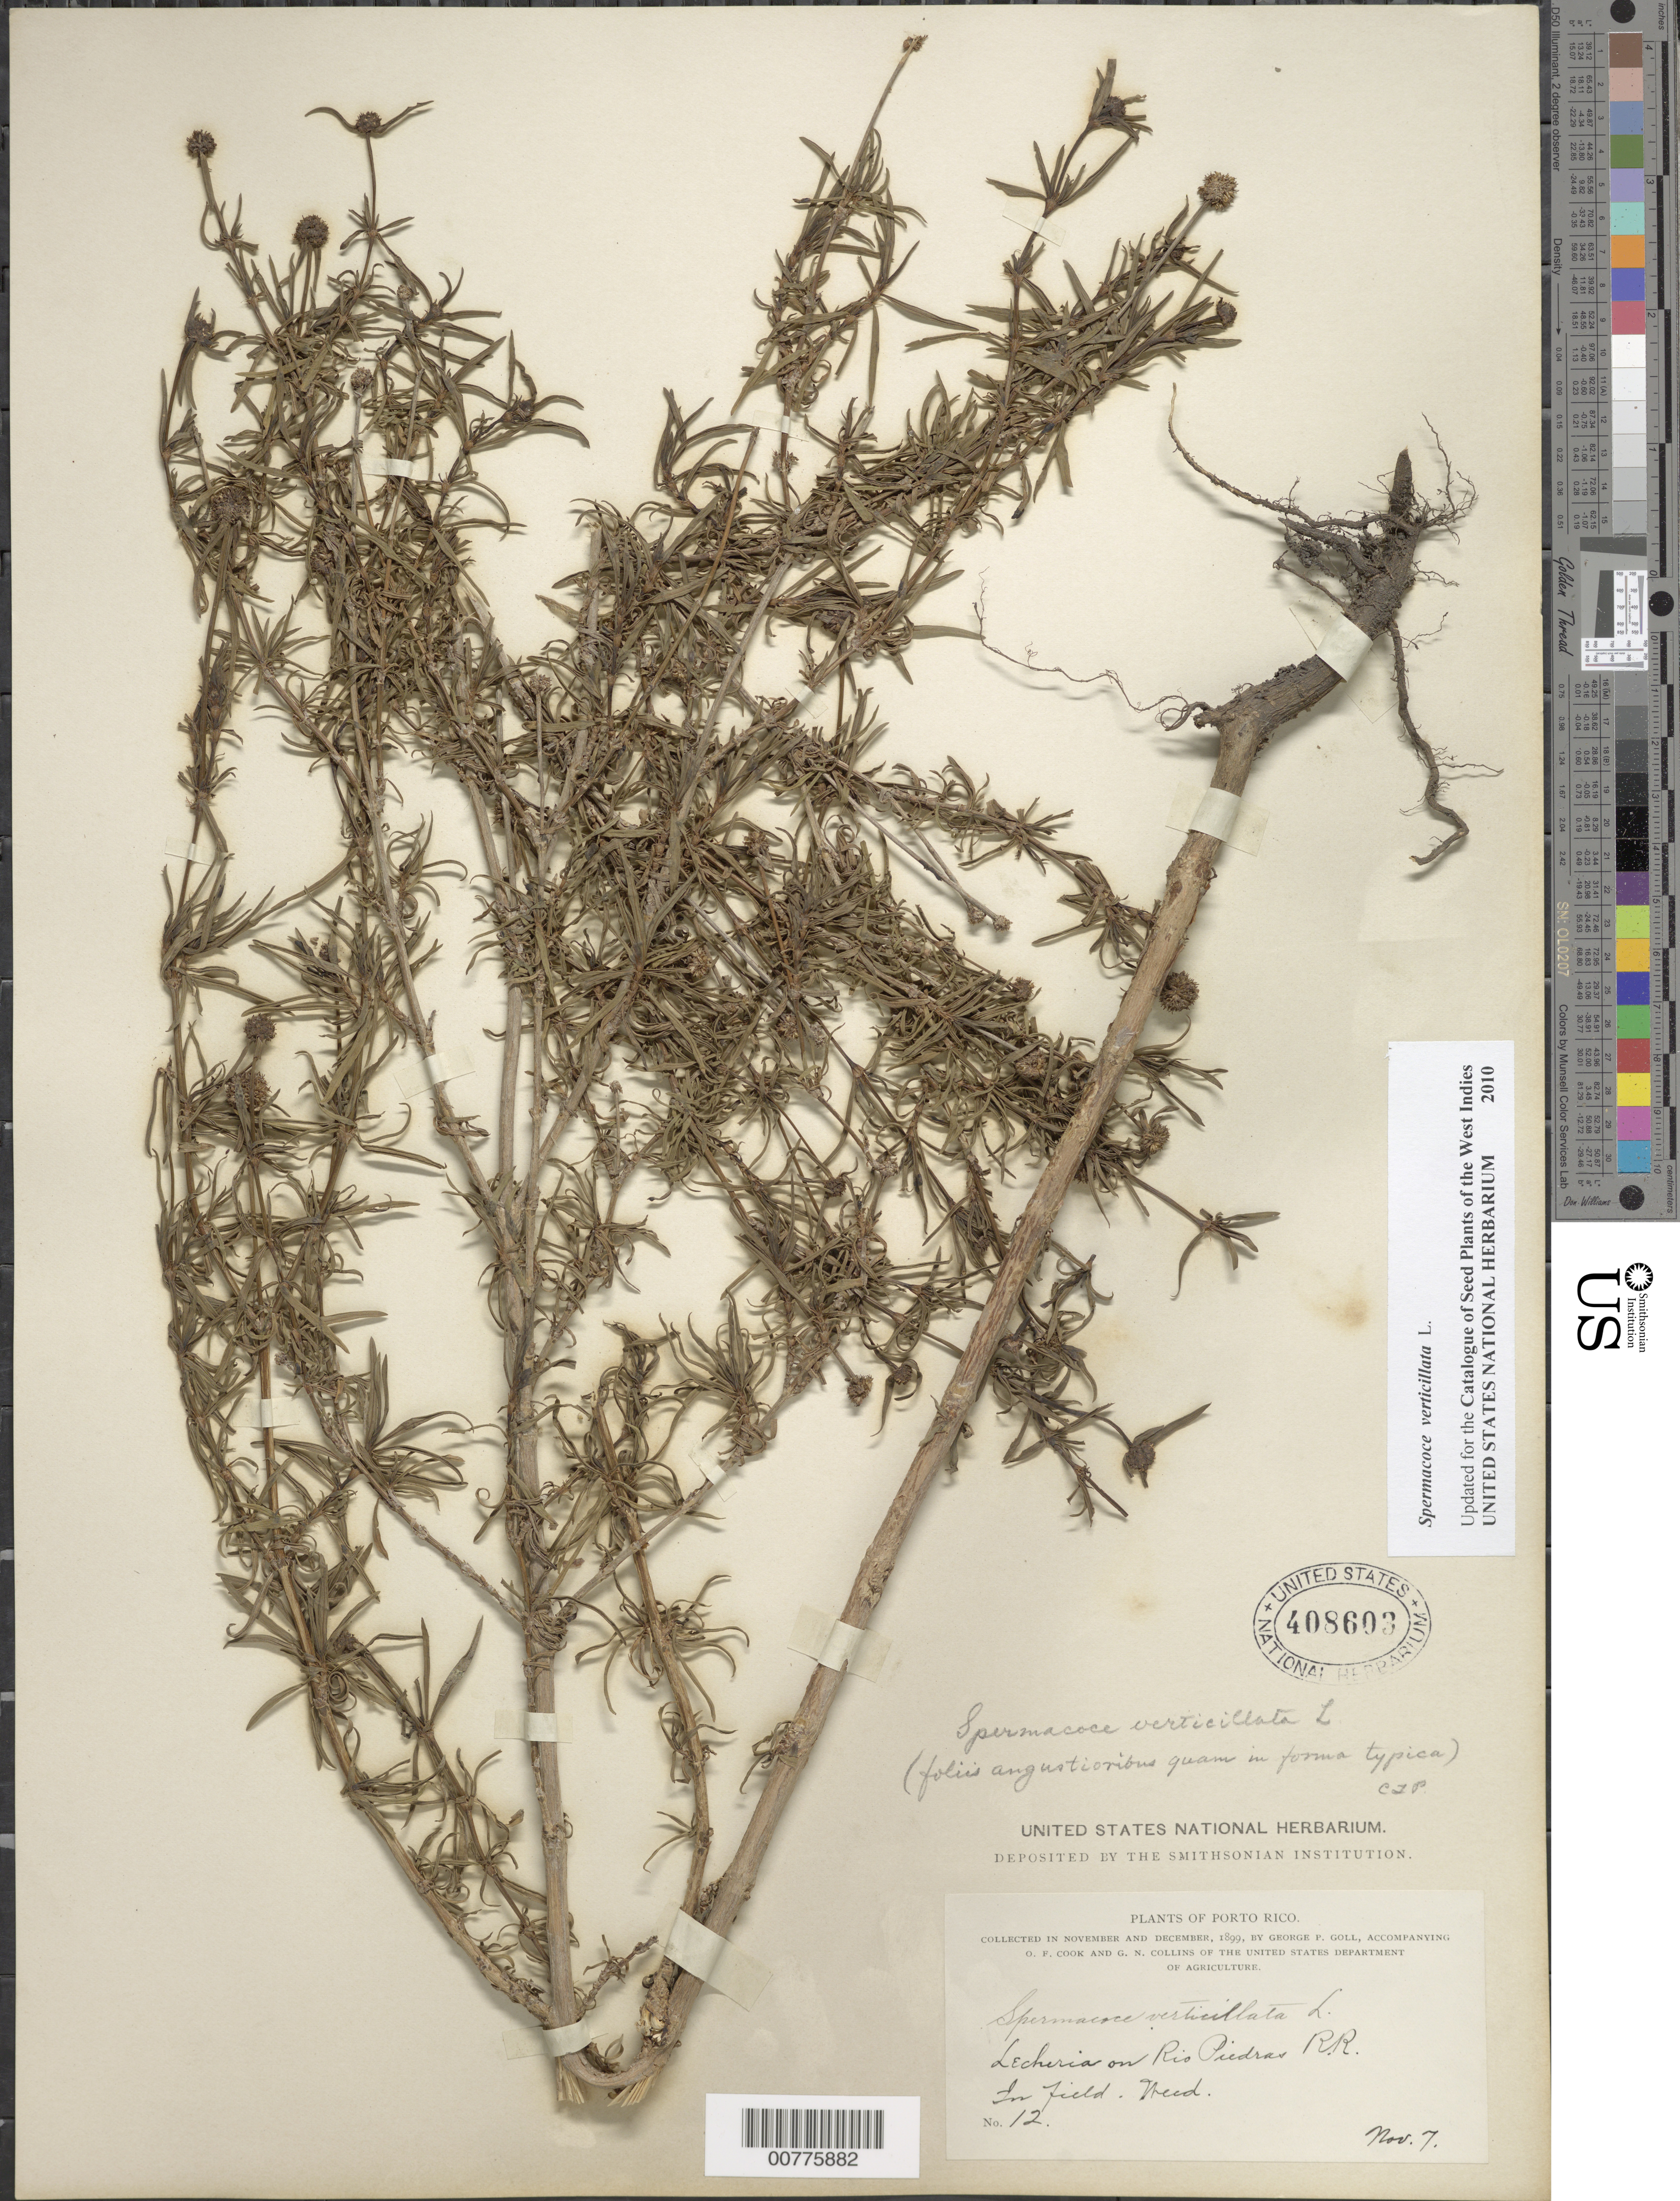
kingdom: Plantae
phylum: Tracheophyta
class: Magnoliopsida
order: Gentianales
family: Rubiaceae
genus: Spermacoce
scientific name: Spermacoce verticillata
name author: L.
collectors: G. Goll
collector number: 12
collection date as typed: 07 Nov 1899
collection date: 1899-11-07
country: Puerto Rico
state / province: San Juan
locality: Lecheria on Río Piedras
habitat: In field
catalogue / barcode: US 408603